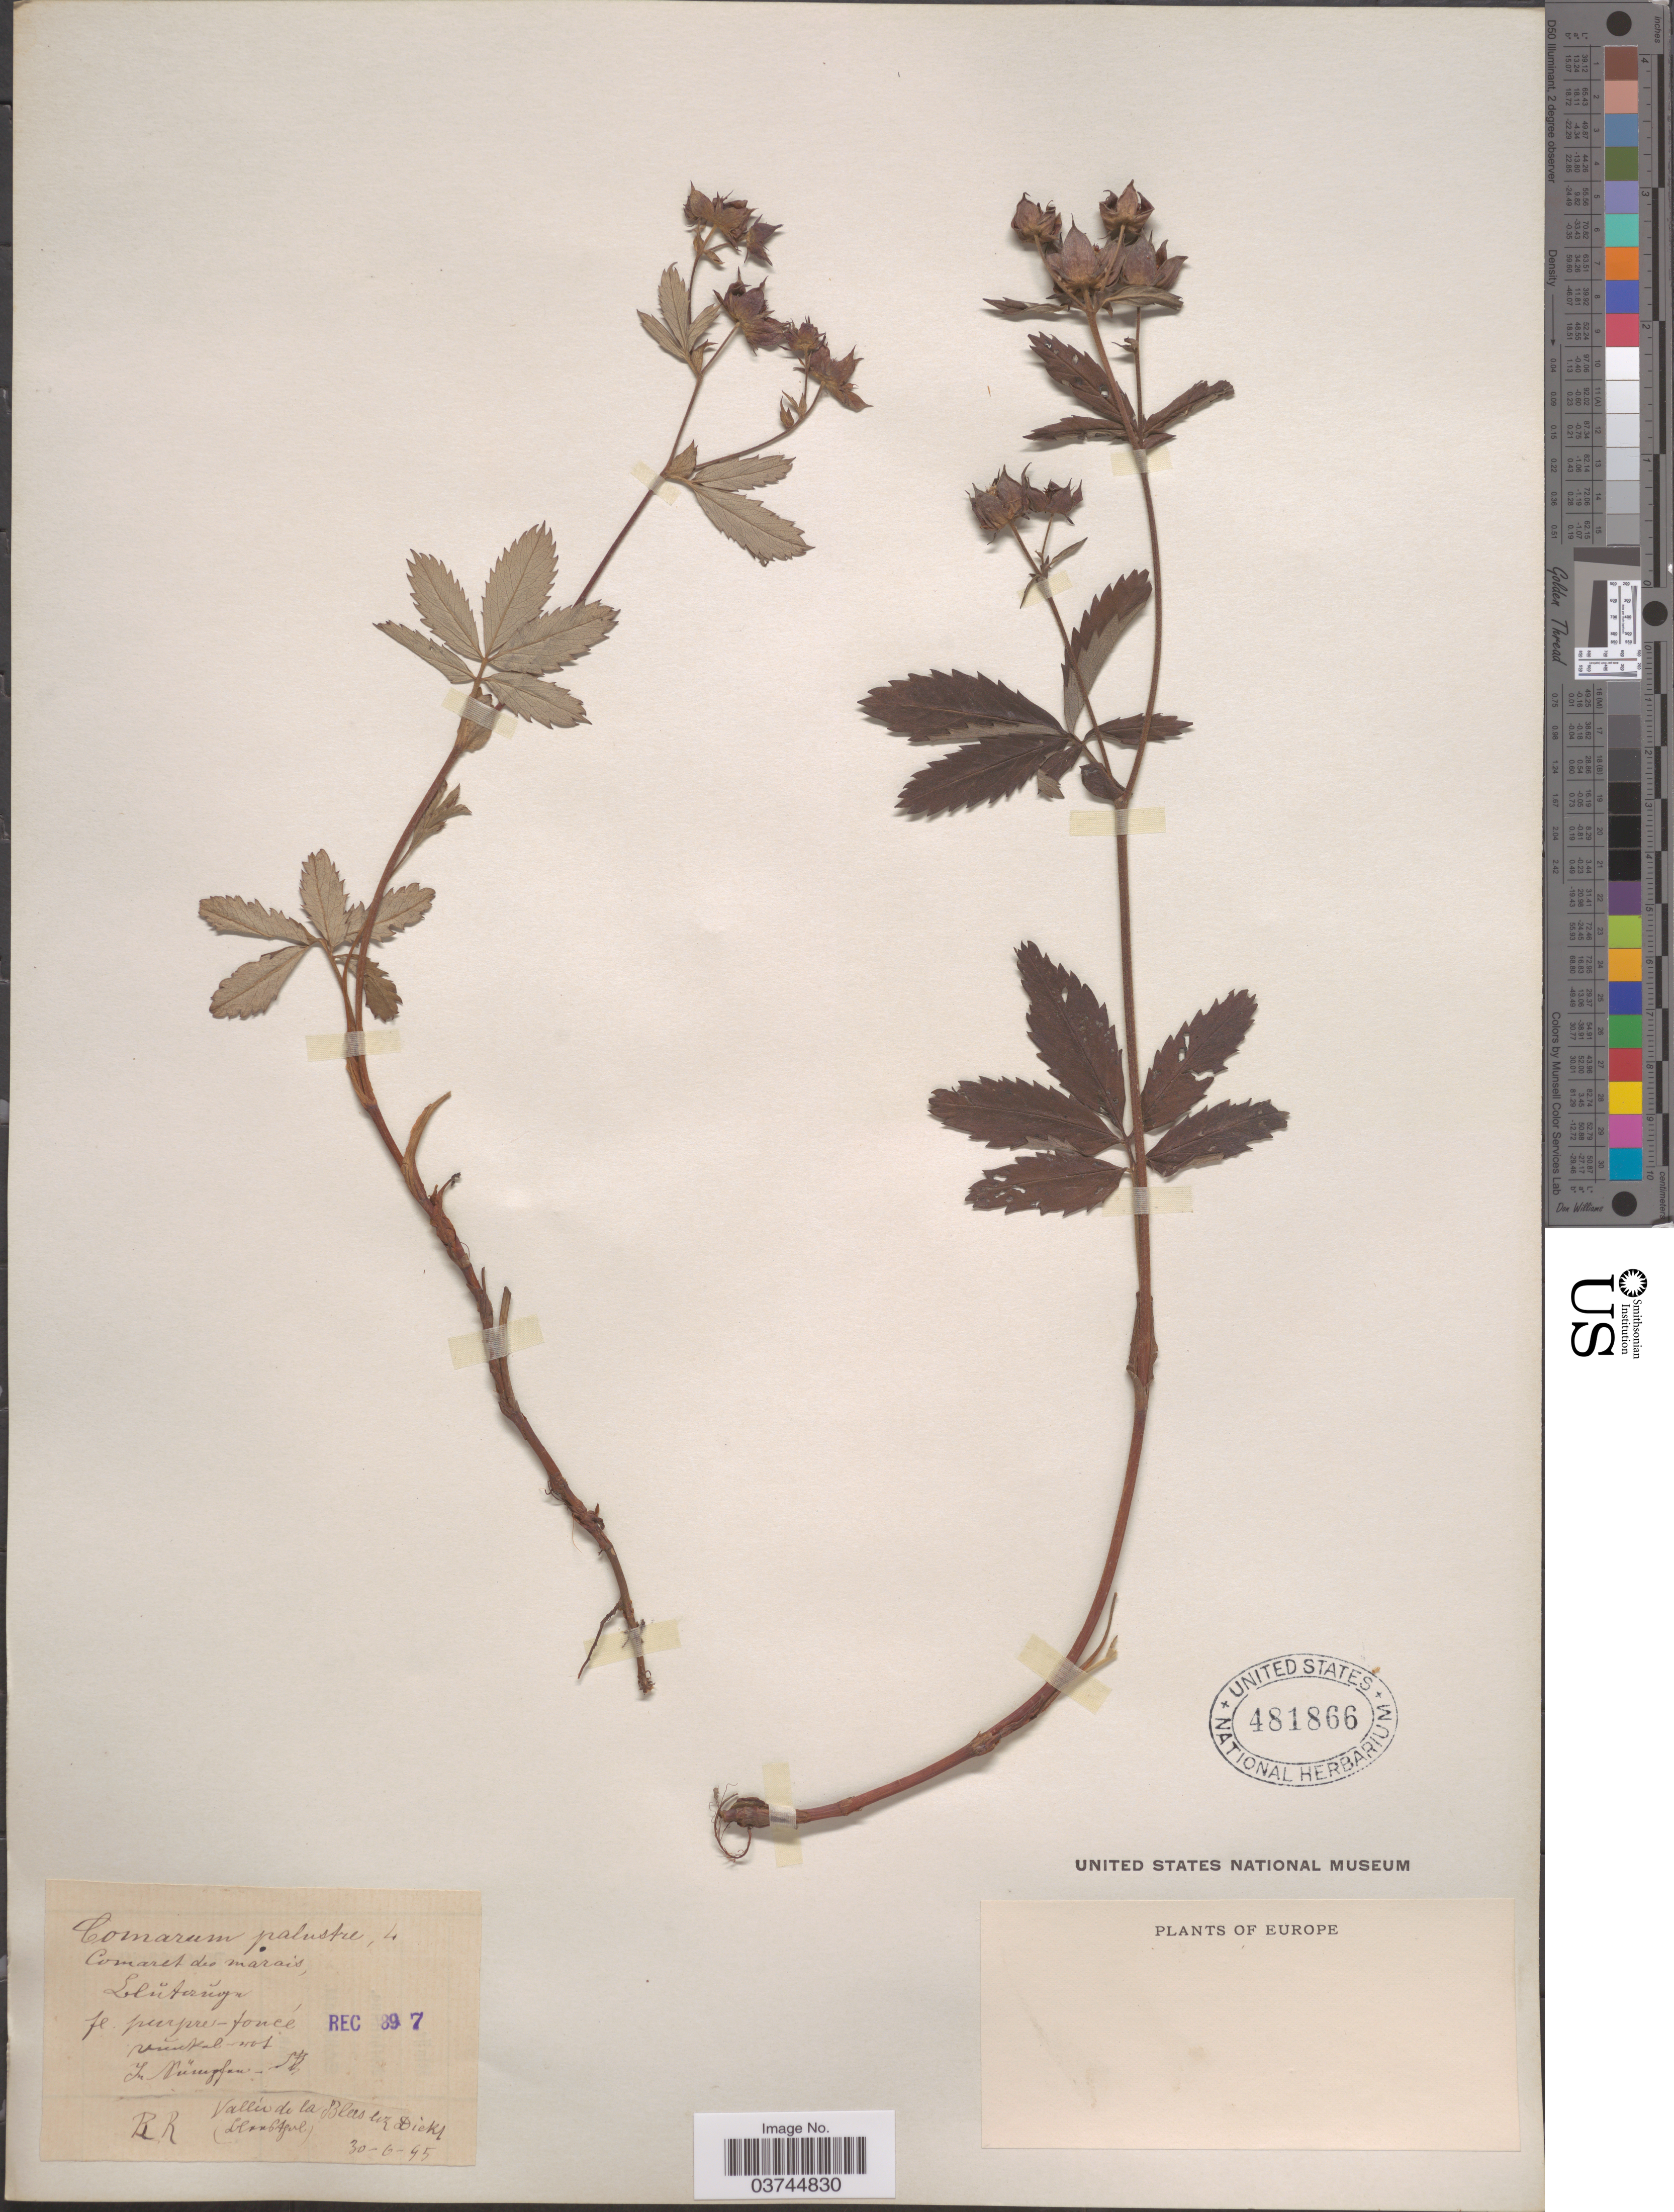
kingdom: Plantae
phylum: Tracheophyta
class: Magnoliopsida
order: Rosales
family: Rosaceae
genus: Comarum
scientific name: Comarum palustre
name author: L.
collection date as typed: Transcribed d/m/y: 30/6/95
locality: Vallín de la Blees liz Dicks. [interpreted] (LanGAgal [interpreted]).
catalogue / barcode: US 481866